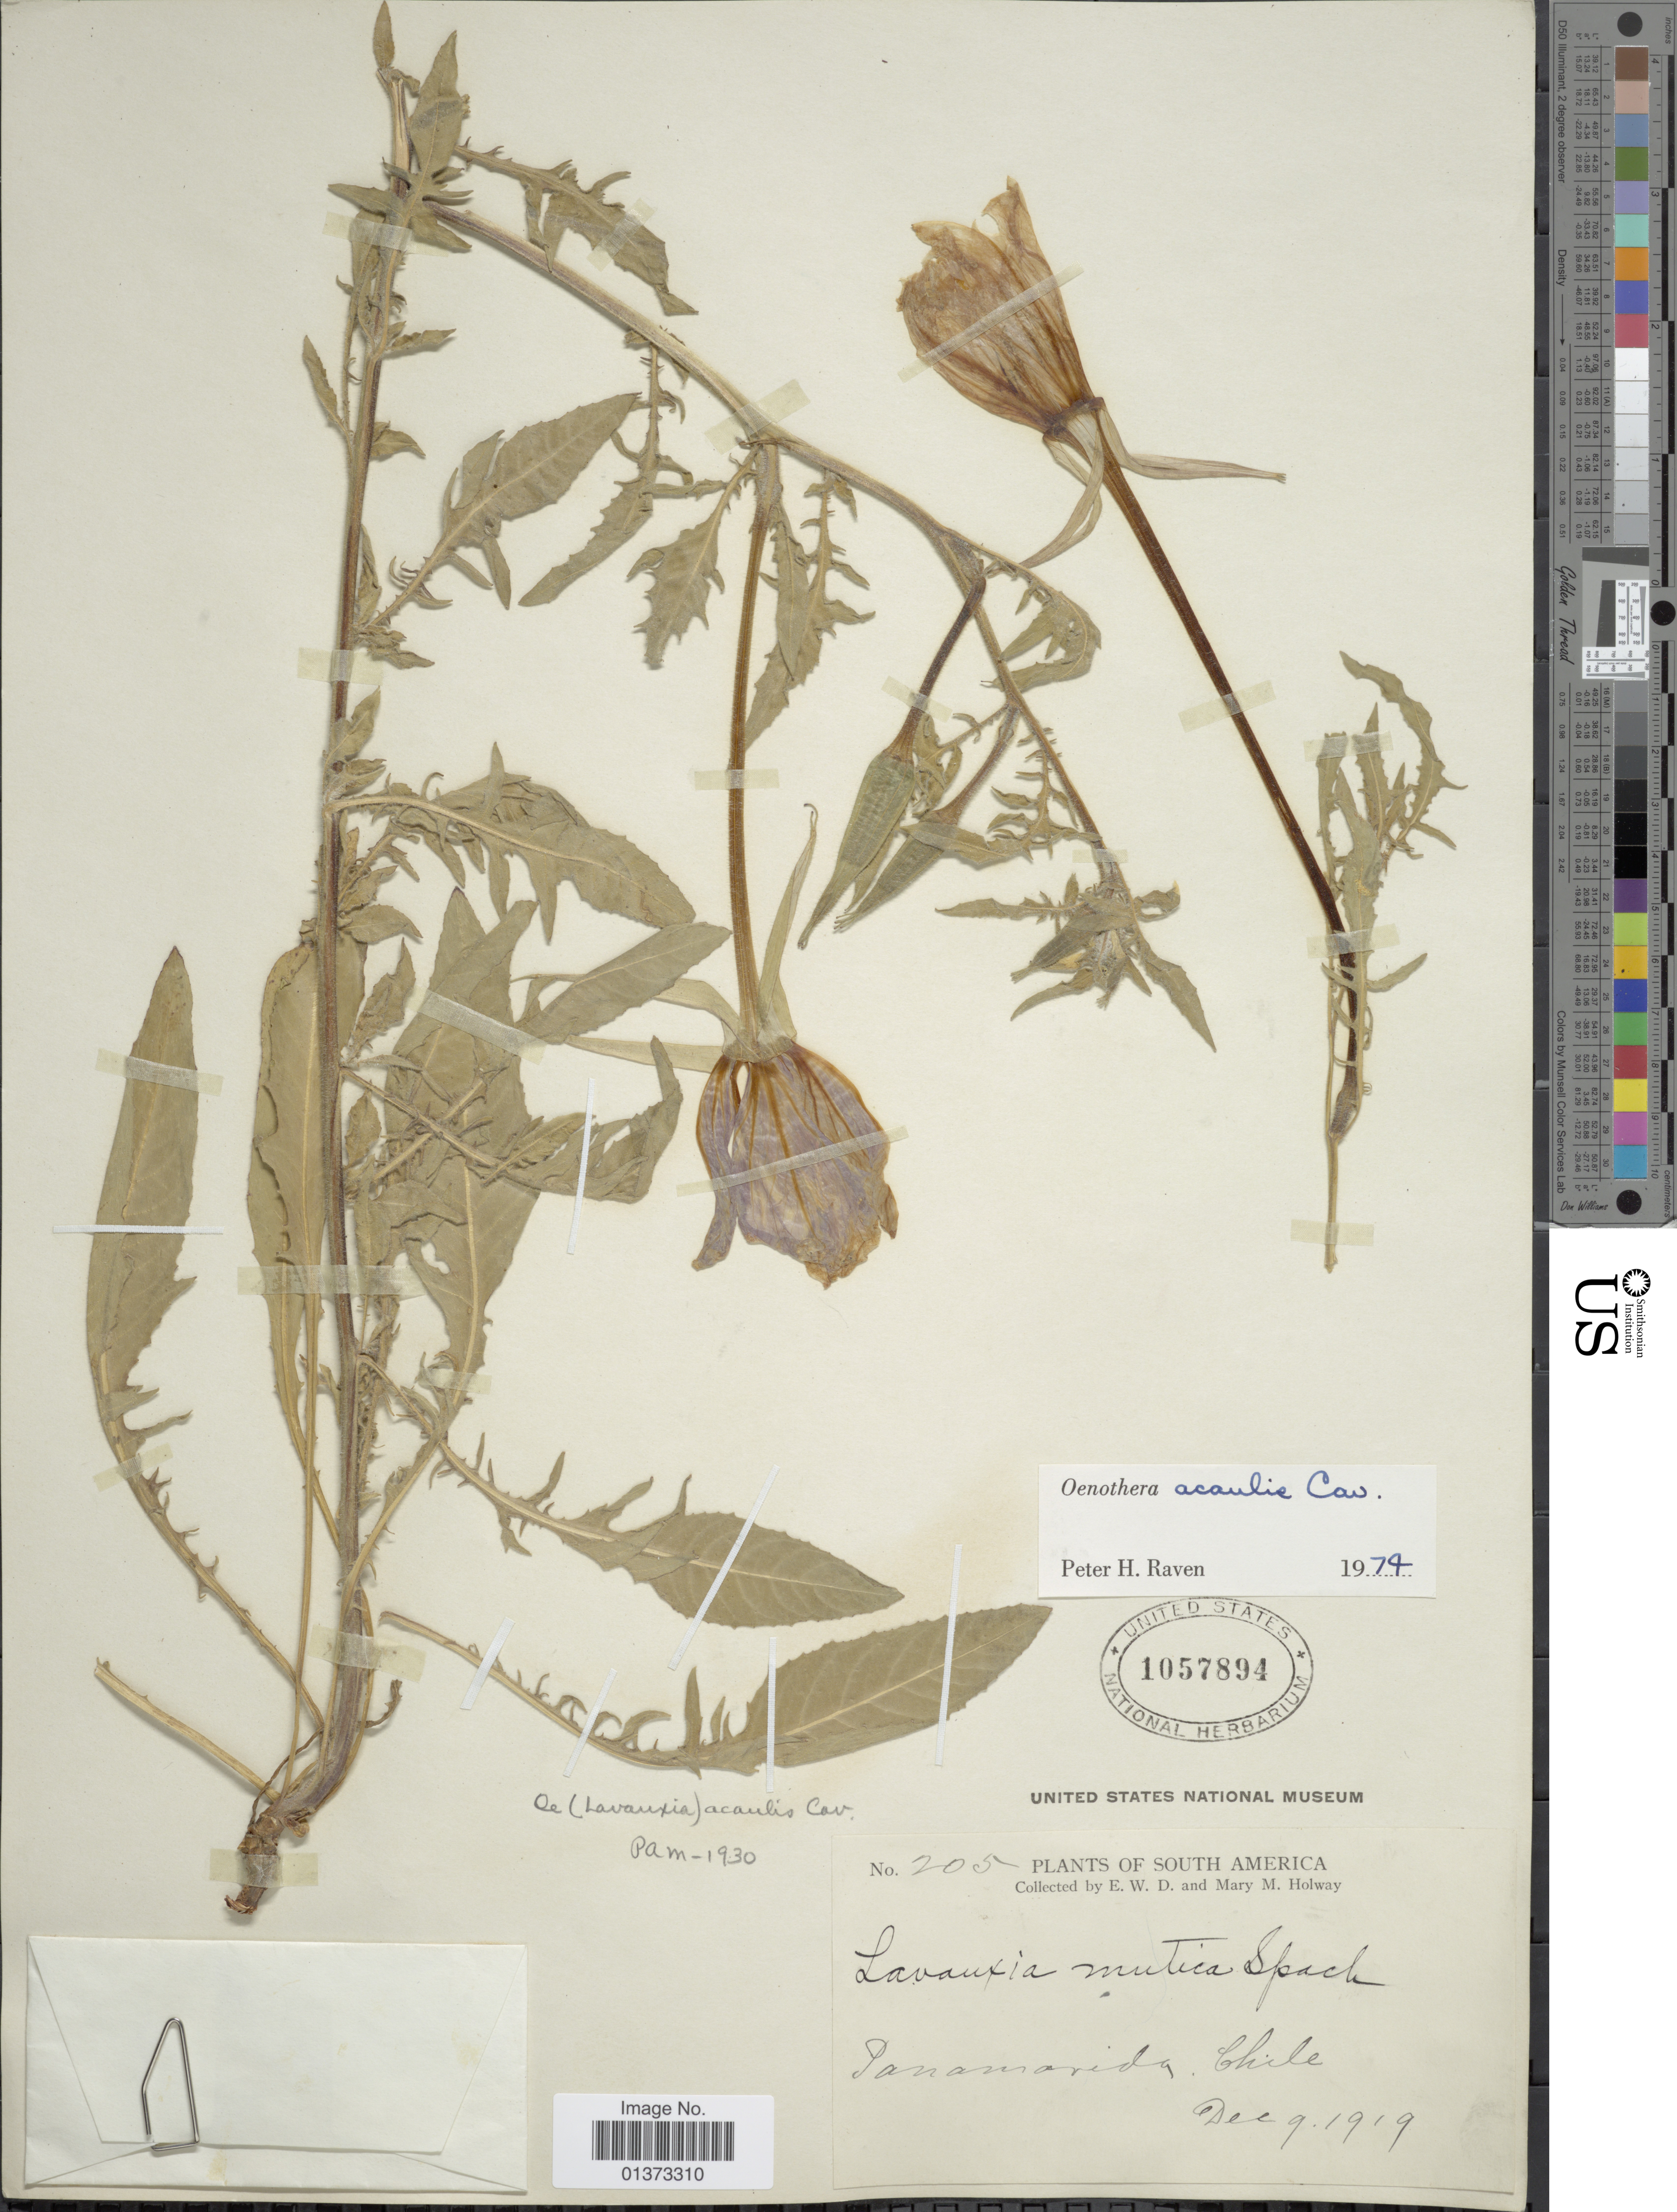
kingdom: Plantae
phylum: Tracheophyta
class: Magnoliopsida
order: Myrtales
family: Onagraceae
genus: Oenothera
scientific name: Oenothera acaulis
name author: Cav.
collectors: E. W. D. Holway & M. M. Holway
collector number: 205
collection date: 1919-12-09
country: Chile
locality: Panamarida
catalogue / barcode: US 1057894